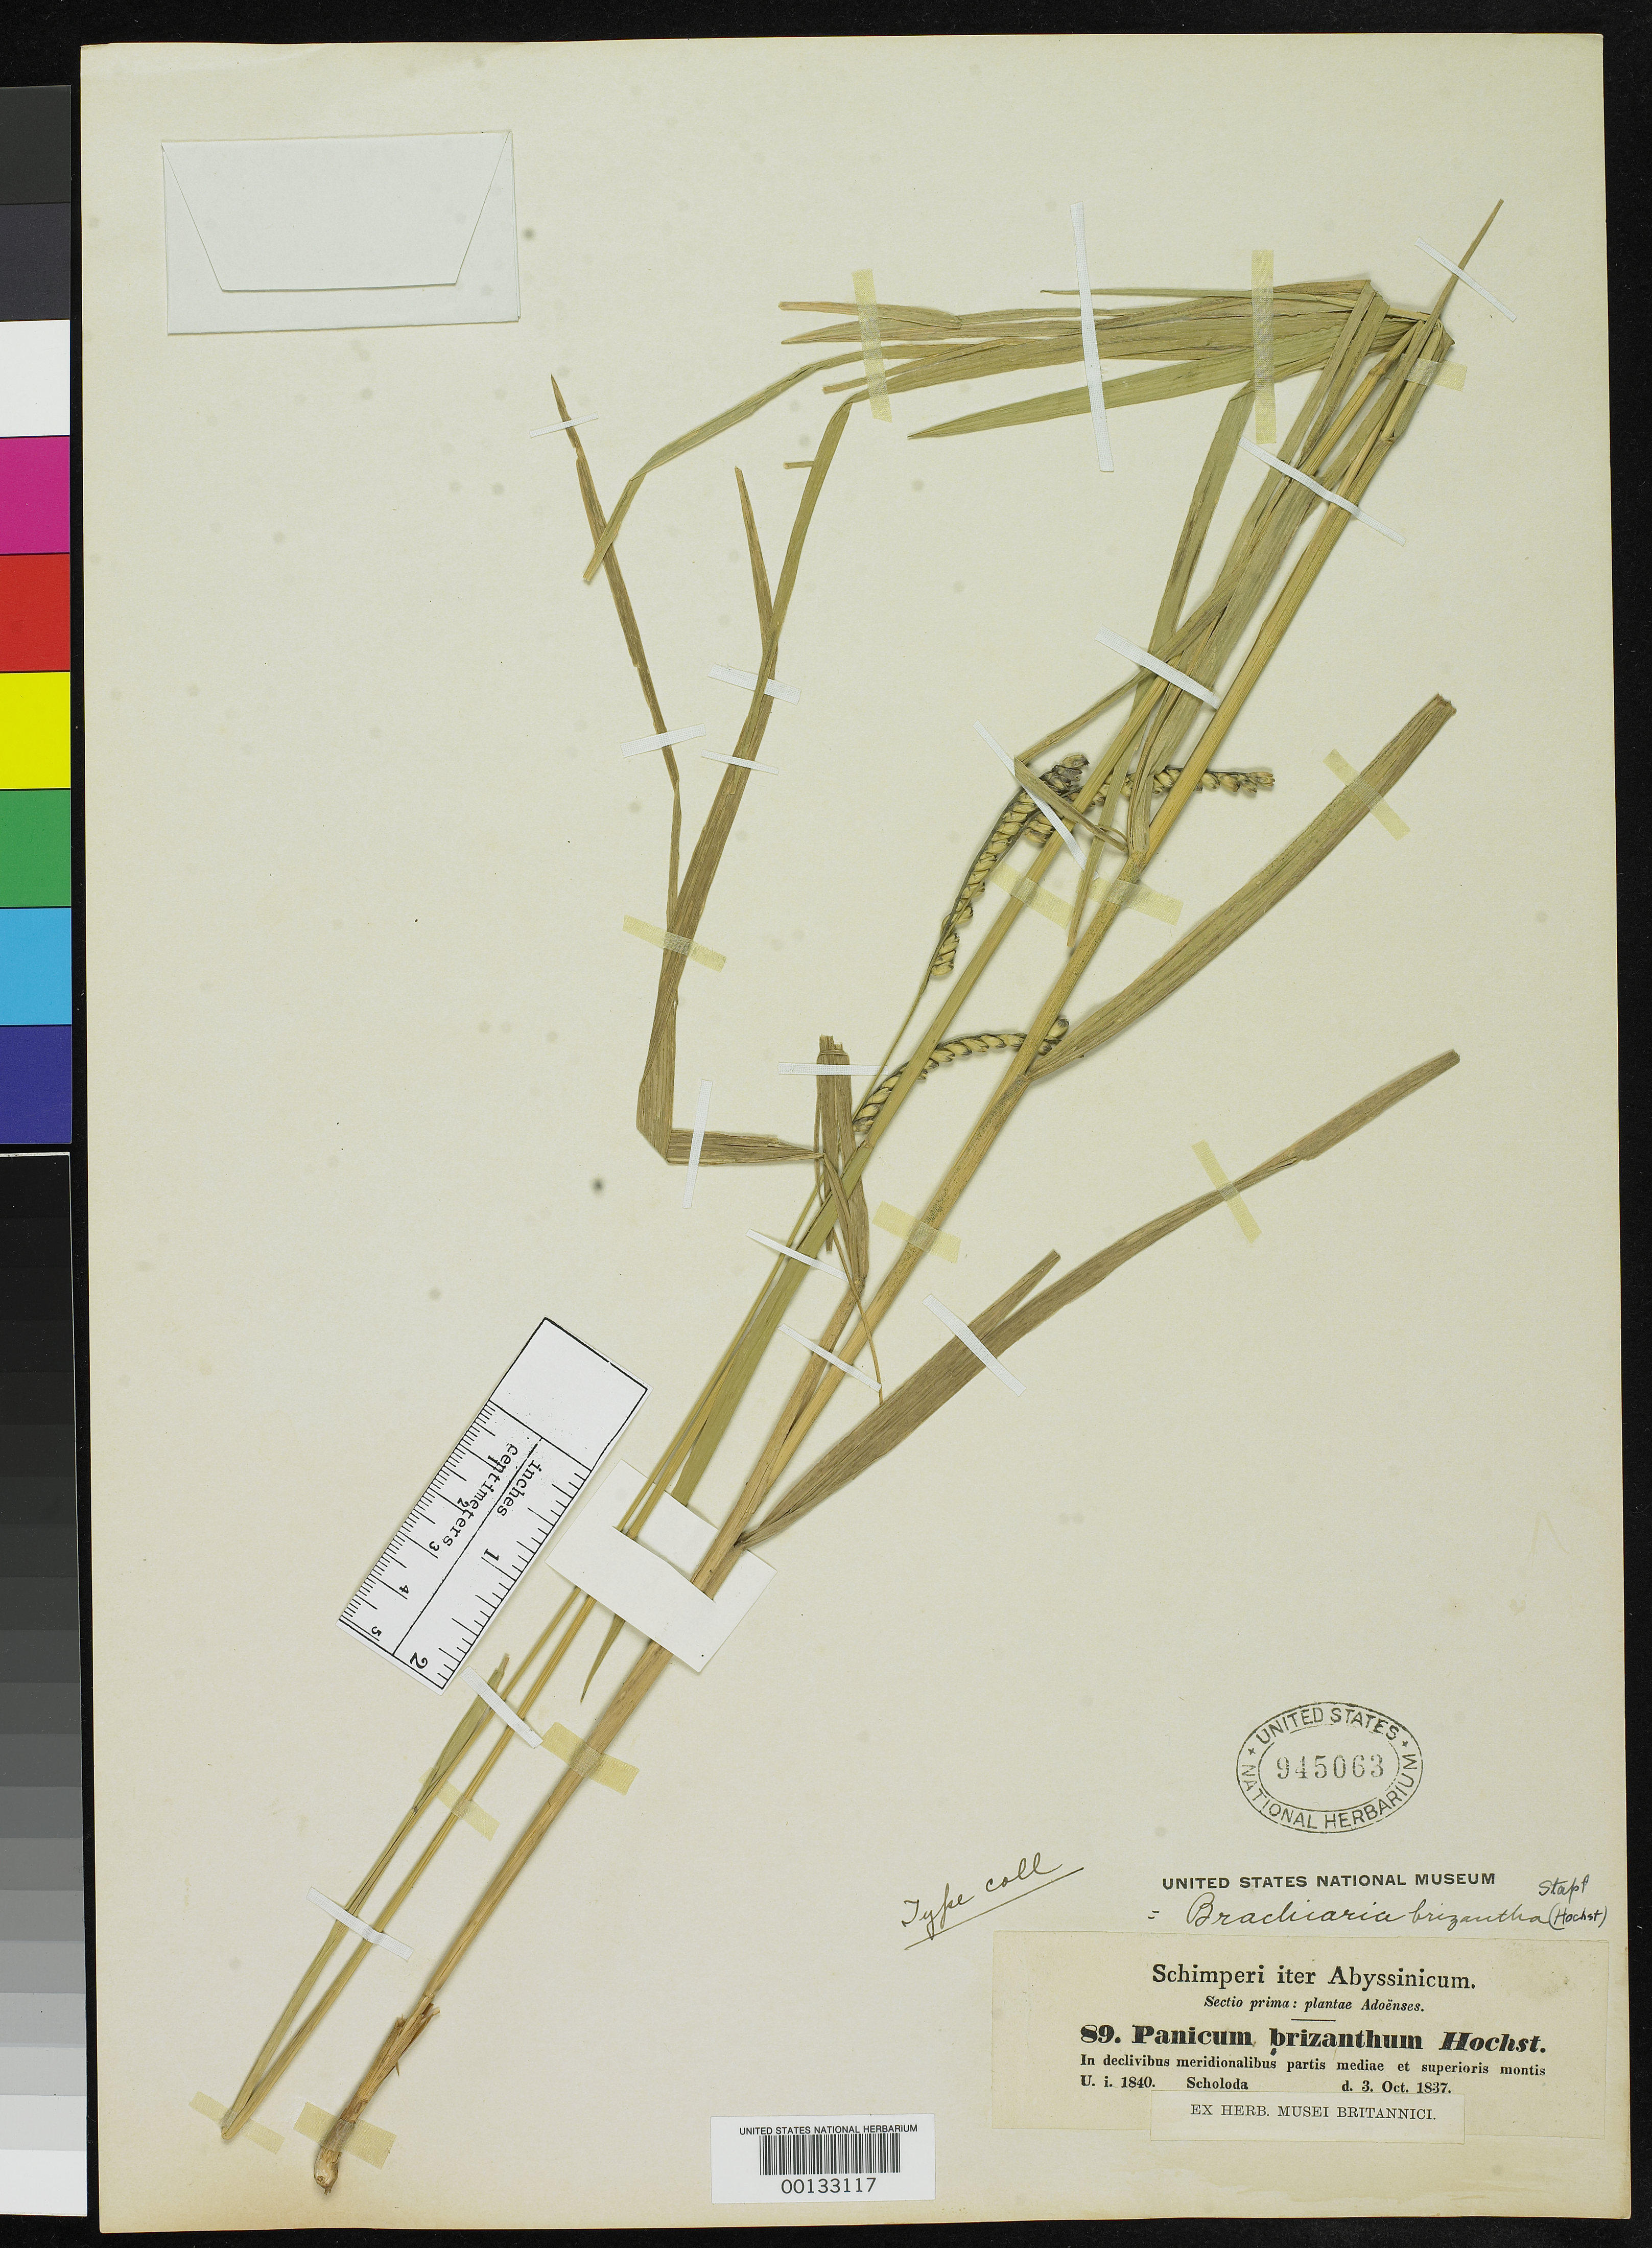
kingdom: Plantae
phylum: Tracheophyta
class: Liliopsida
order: Poales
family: Poaceae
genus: Panicum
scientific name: Panicum brizanthum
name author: Hochst. ex A. Rich.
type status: Isotype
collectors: G. W. Schimper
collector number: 89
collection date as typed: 03 Oct 1837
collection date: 1837-10-03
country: Ethiopia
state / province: Tigray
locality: Mt. Selleuda near Adwa (Adoua).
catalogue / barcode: US 945063